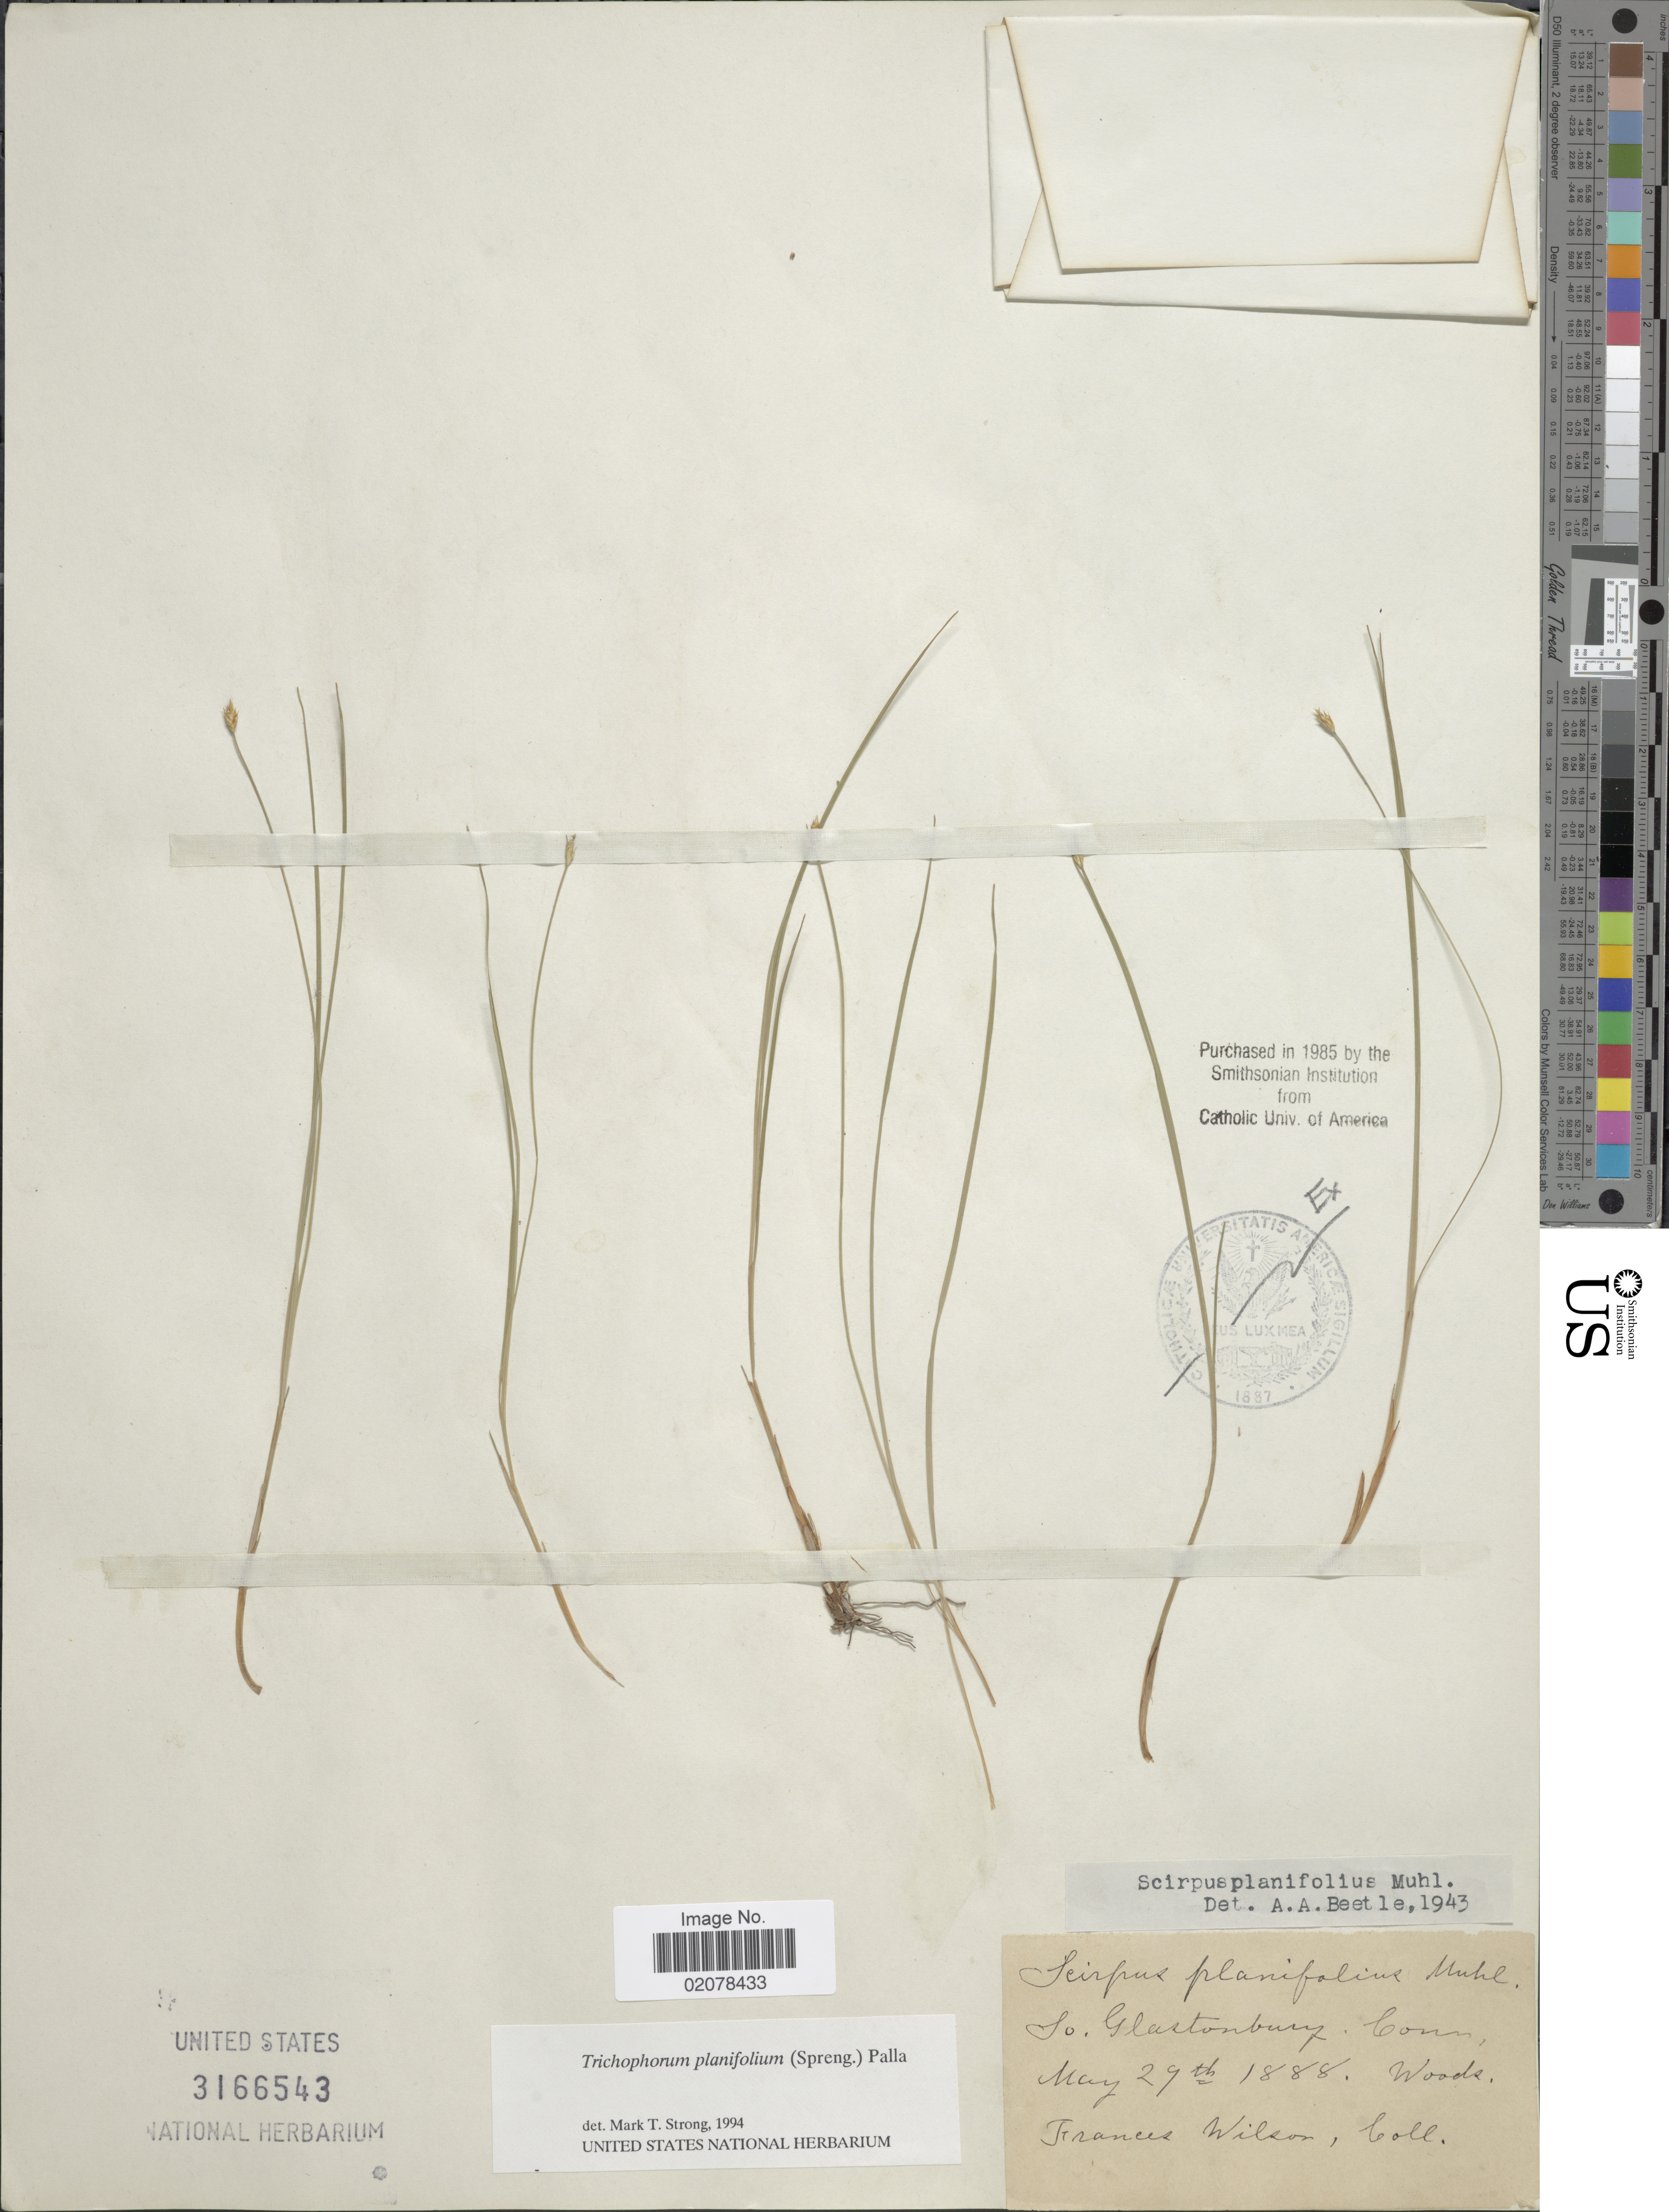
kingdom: Plantae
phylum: Tracheophyta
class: Liliopsida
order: Poales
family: Cyperaceae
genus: Trichophorum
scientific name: Trichophorum planifolium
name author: (Spreng.) Palla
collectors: F. Wilson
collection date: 1888-05-29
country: United States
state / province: Connecticut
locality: So. Glastonbury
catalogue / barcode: US 3166543